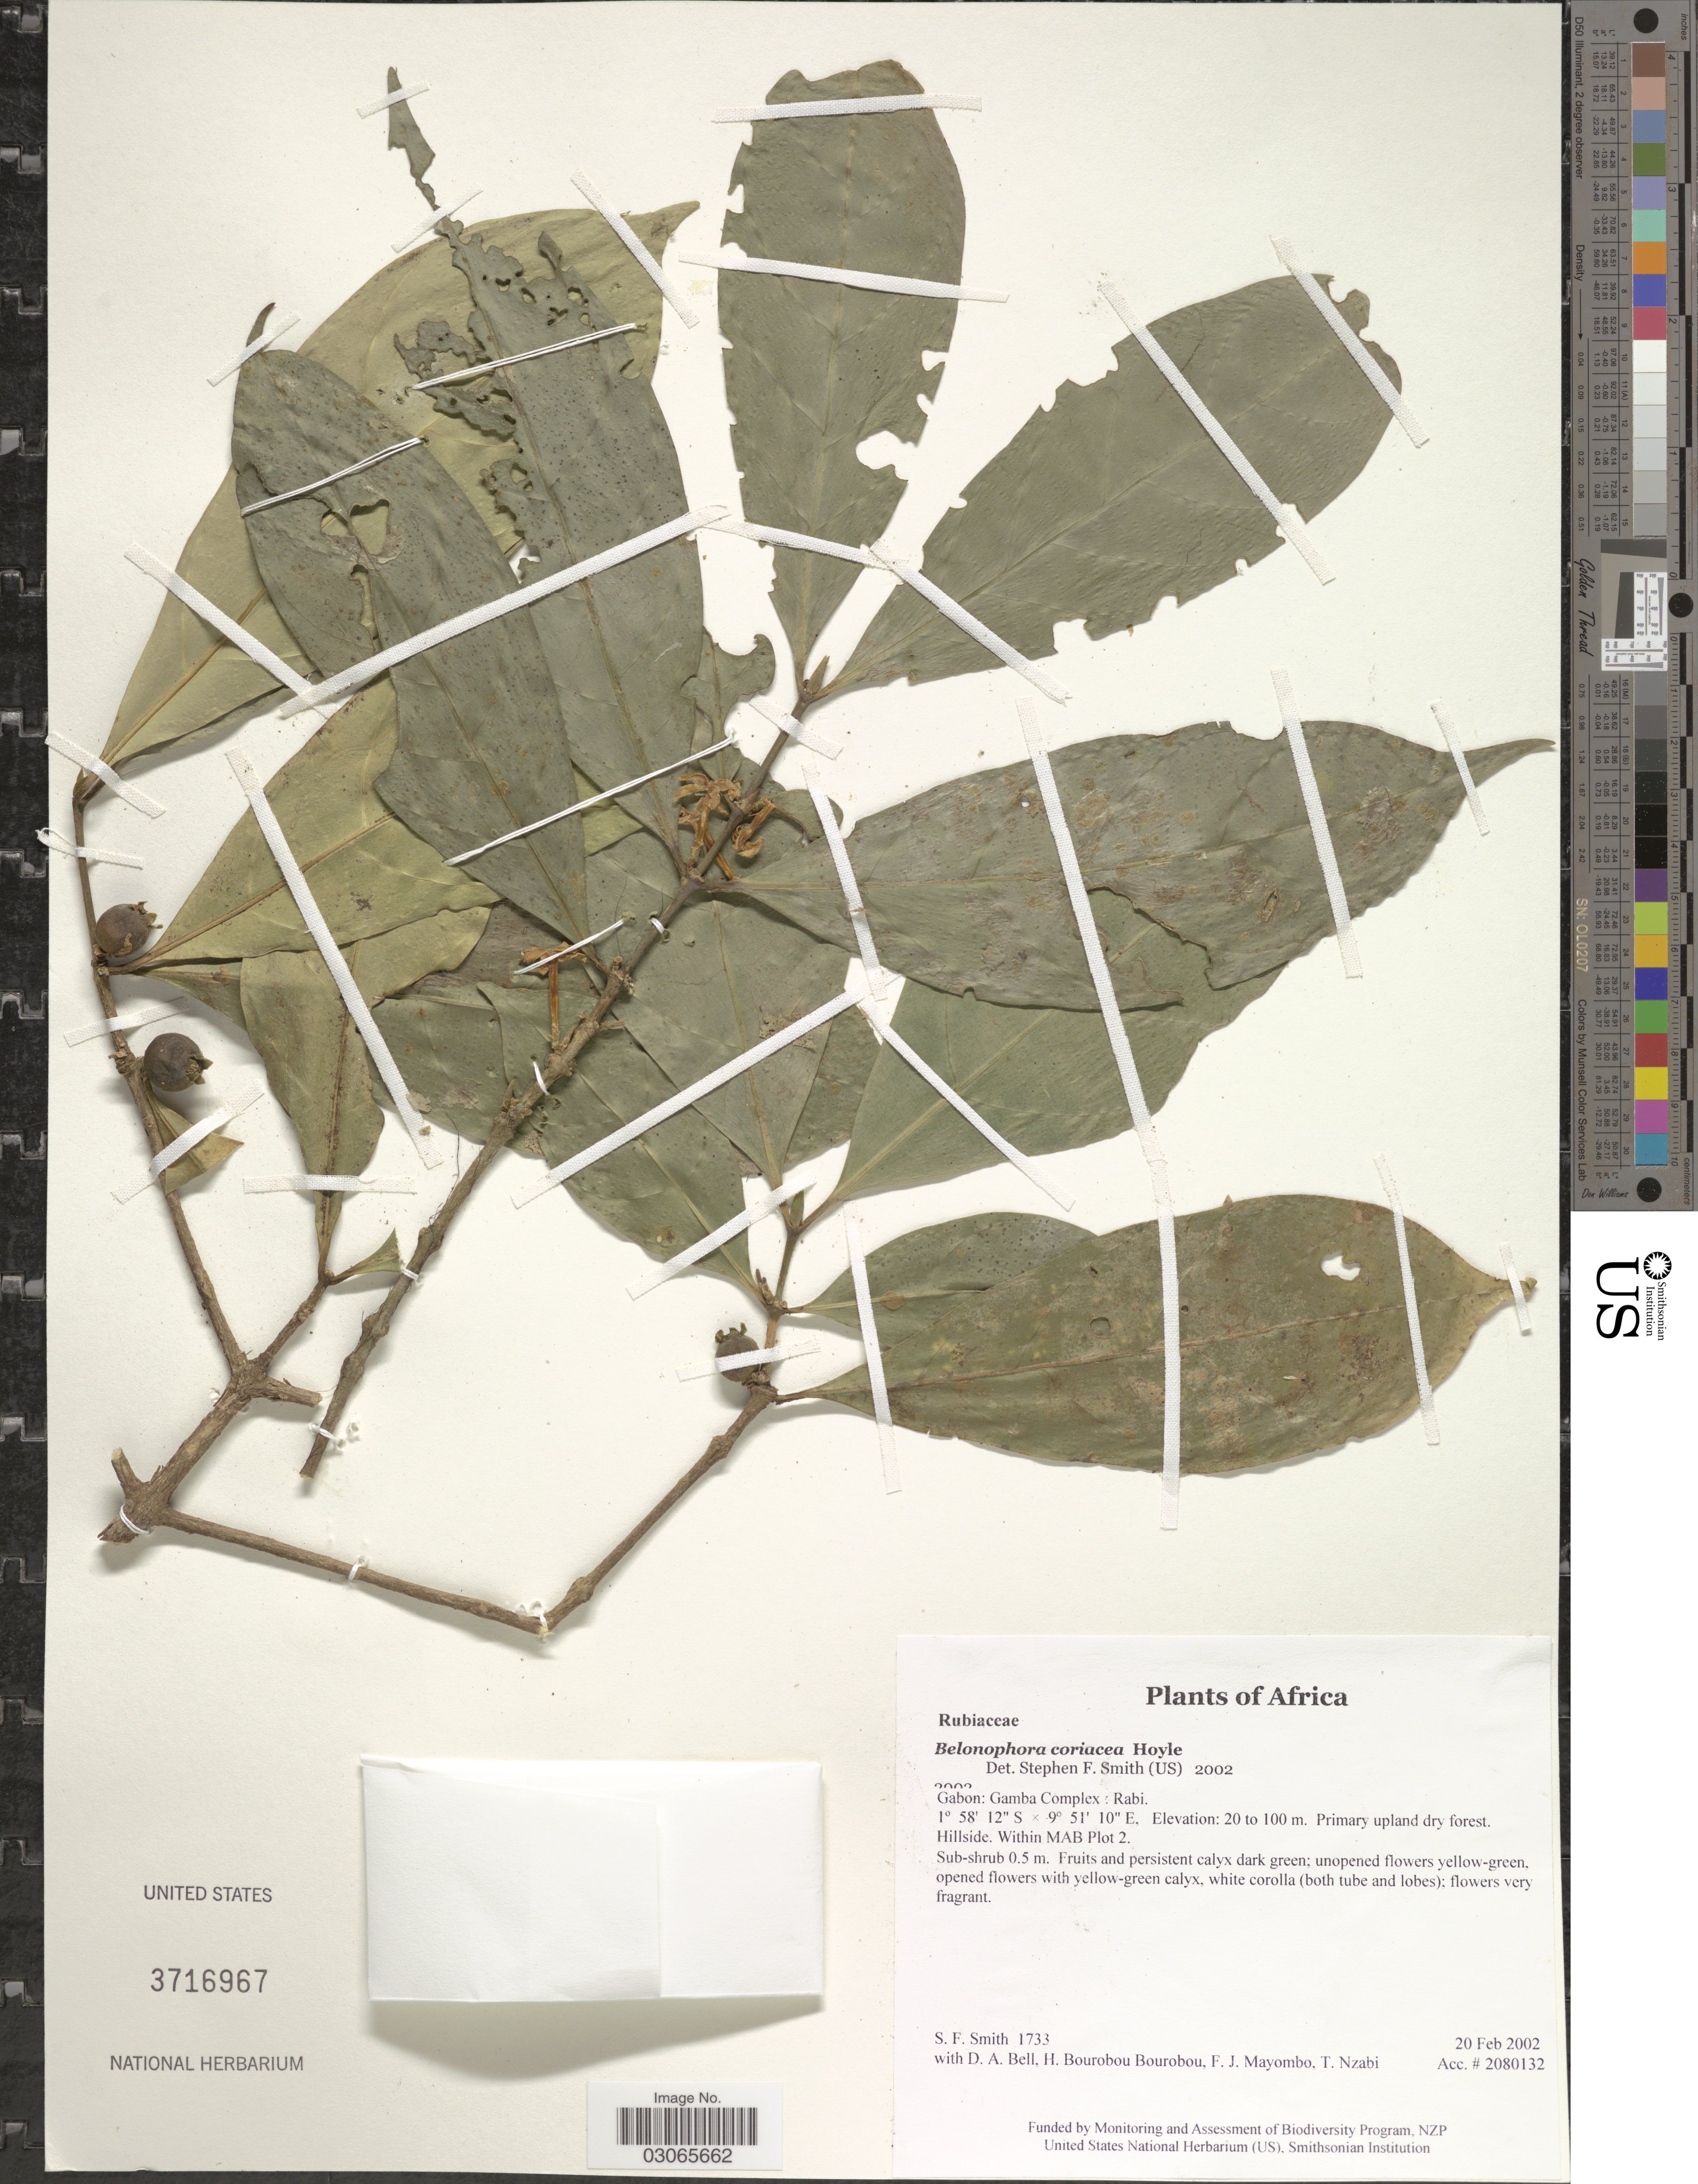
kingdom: Plantae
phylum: Tracheophyta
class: Magnoliopsida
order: Gentianales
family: Rubiaceae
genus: Belonophora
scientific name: Belonophora coriacea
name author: Hoyle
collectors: S.F. Smith, D. A. Bell, H. Bourobou Bourobou & F. J. Mayombo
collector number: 1733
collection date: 2002-02-20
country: Gabon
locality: Gamba Complex: Rabi. Within MAB Plot 2.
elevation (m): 20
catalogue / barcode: US 3716967